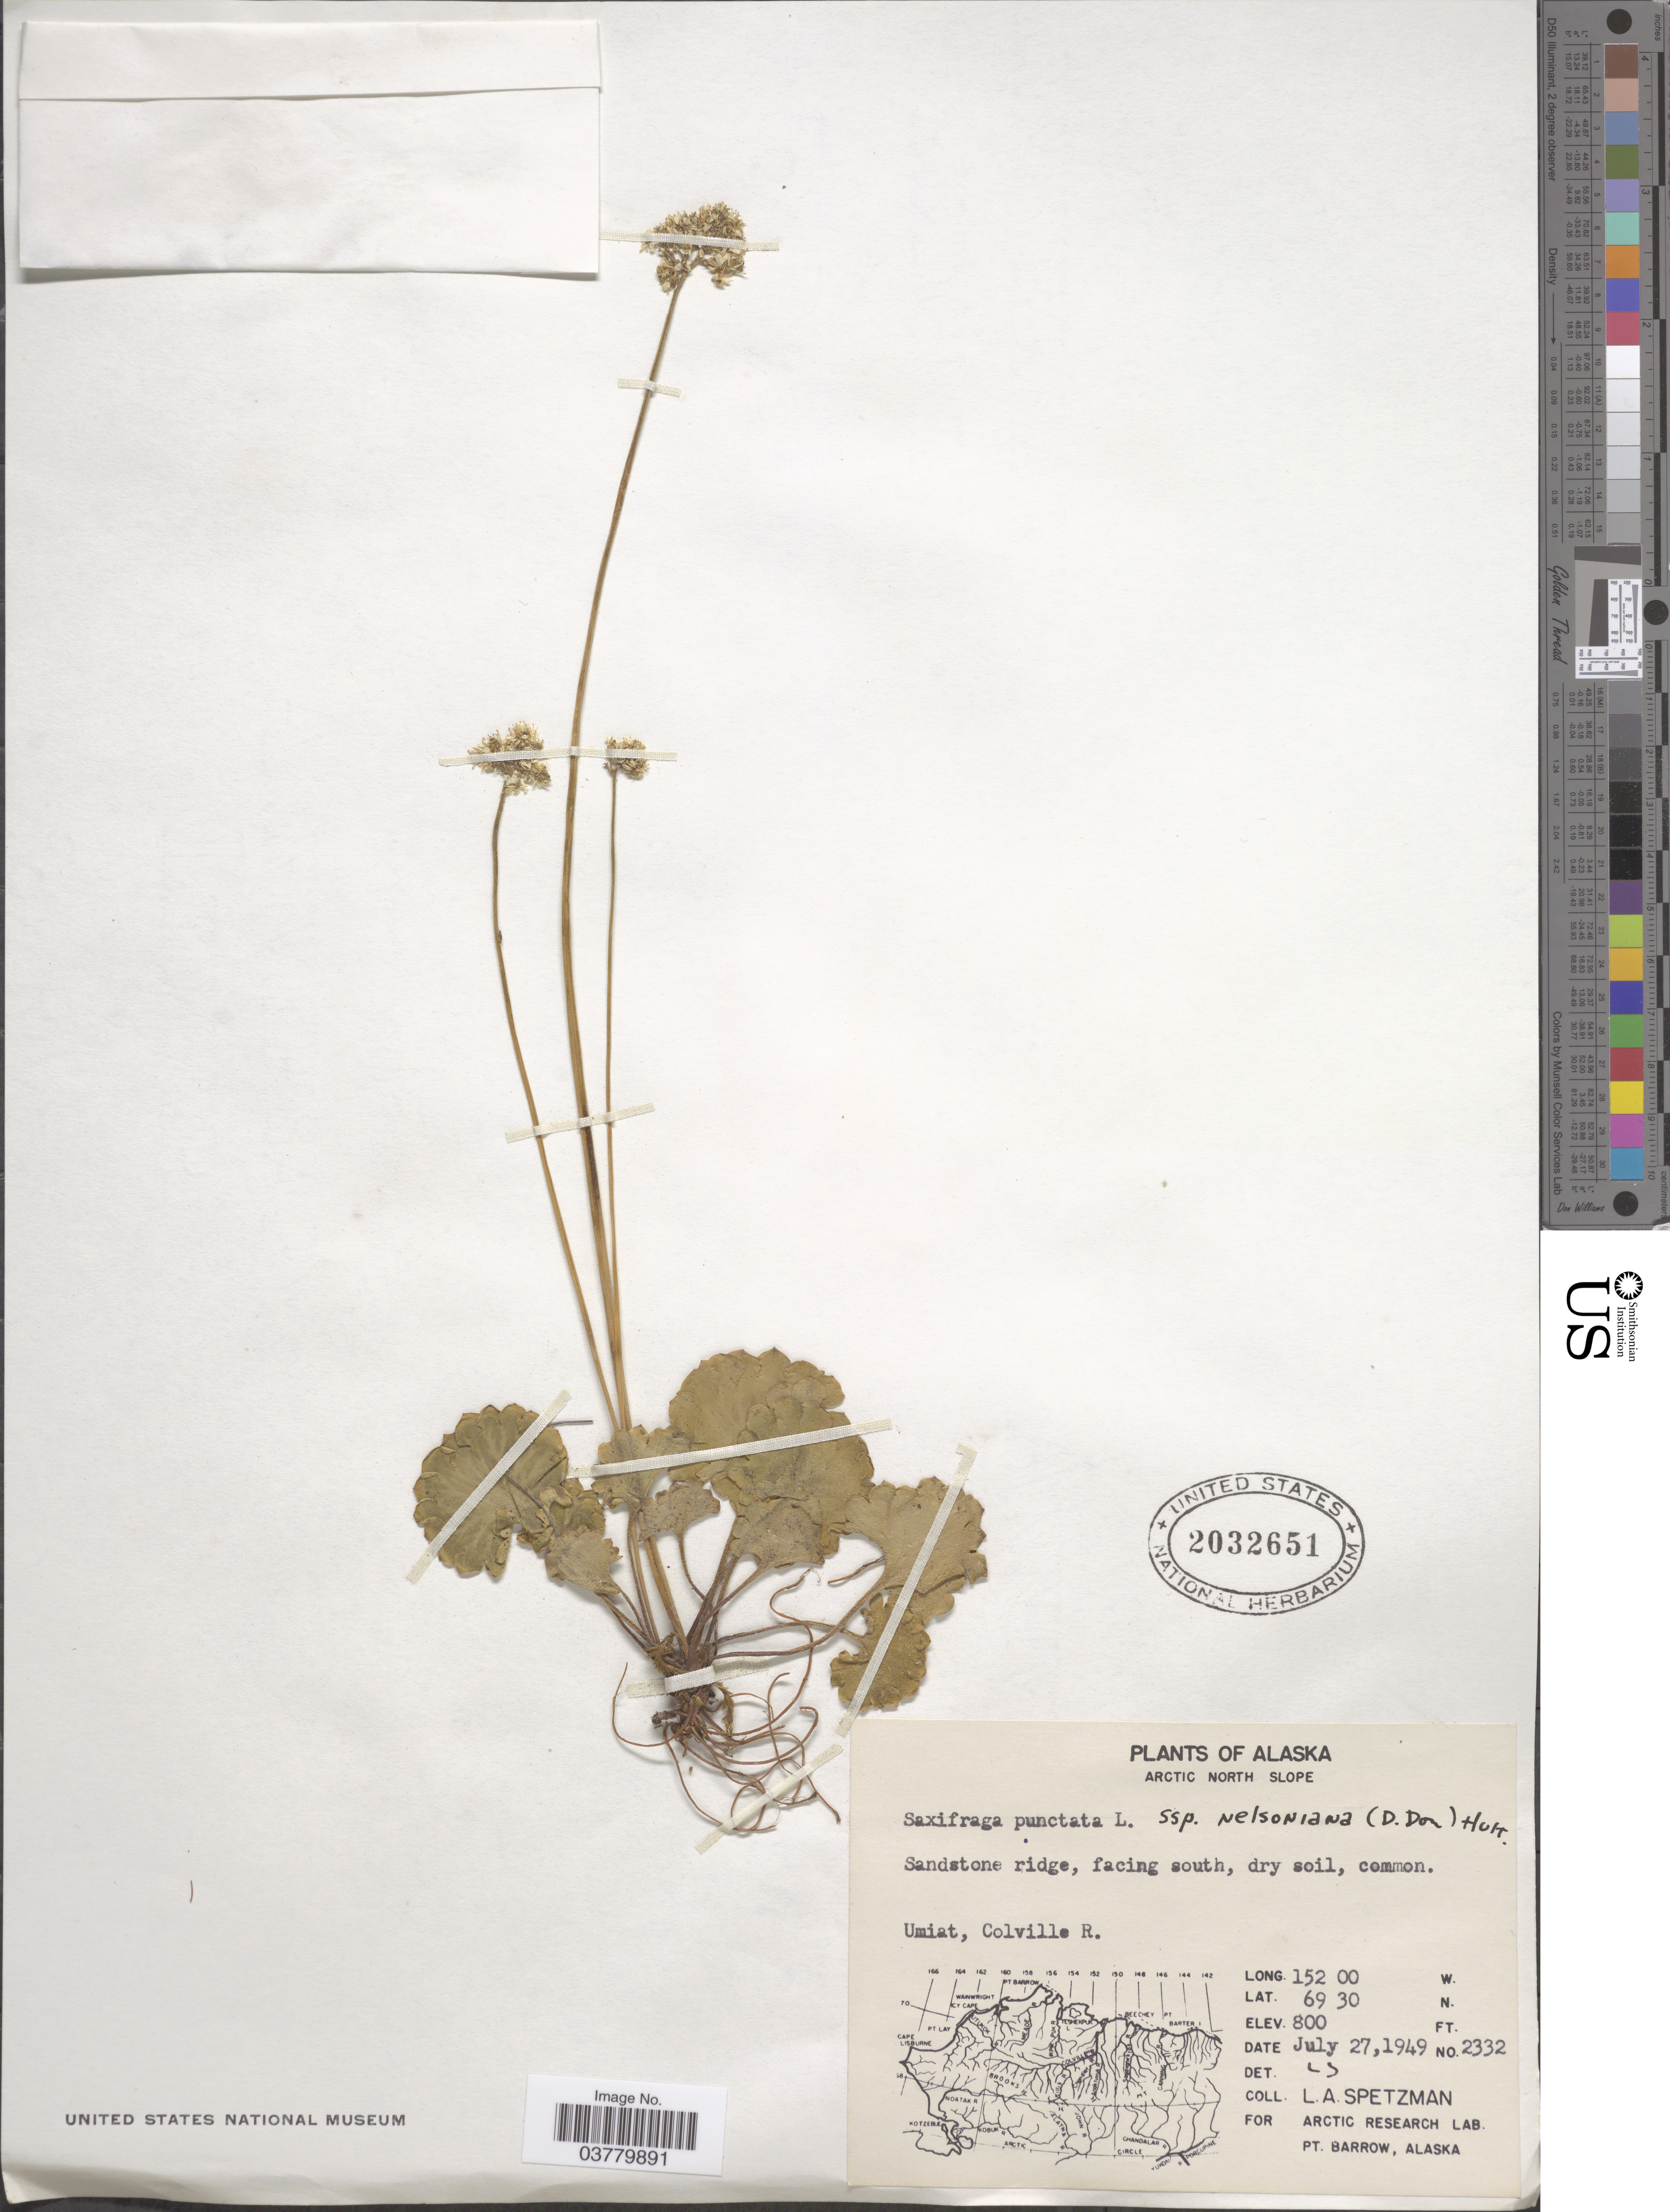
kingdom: Plantae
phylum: Tracheophyta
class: Magnoliopsida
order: Saxifragales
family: Saxifragaceae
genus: Micranthes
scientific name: Micranthes nelsoniana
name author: (D. Don) Small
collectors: L. Spetzman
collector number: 2332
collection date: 1949-07-27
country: United States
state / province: Alaska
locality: Arctic North Slope. Umiat, Colville R.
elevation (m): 244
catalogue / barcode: US 2032651